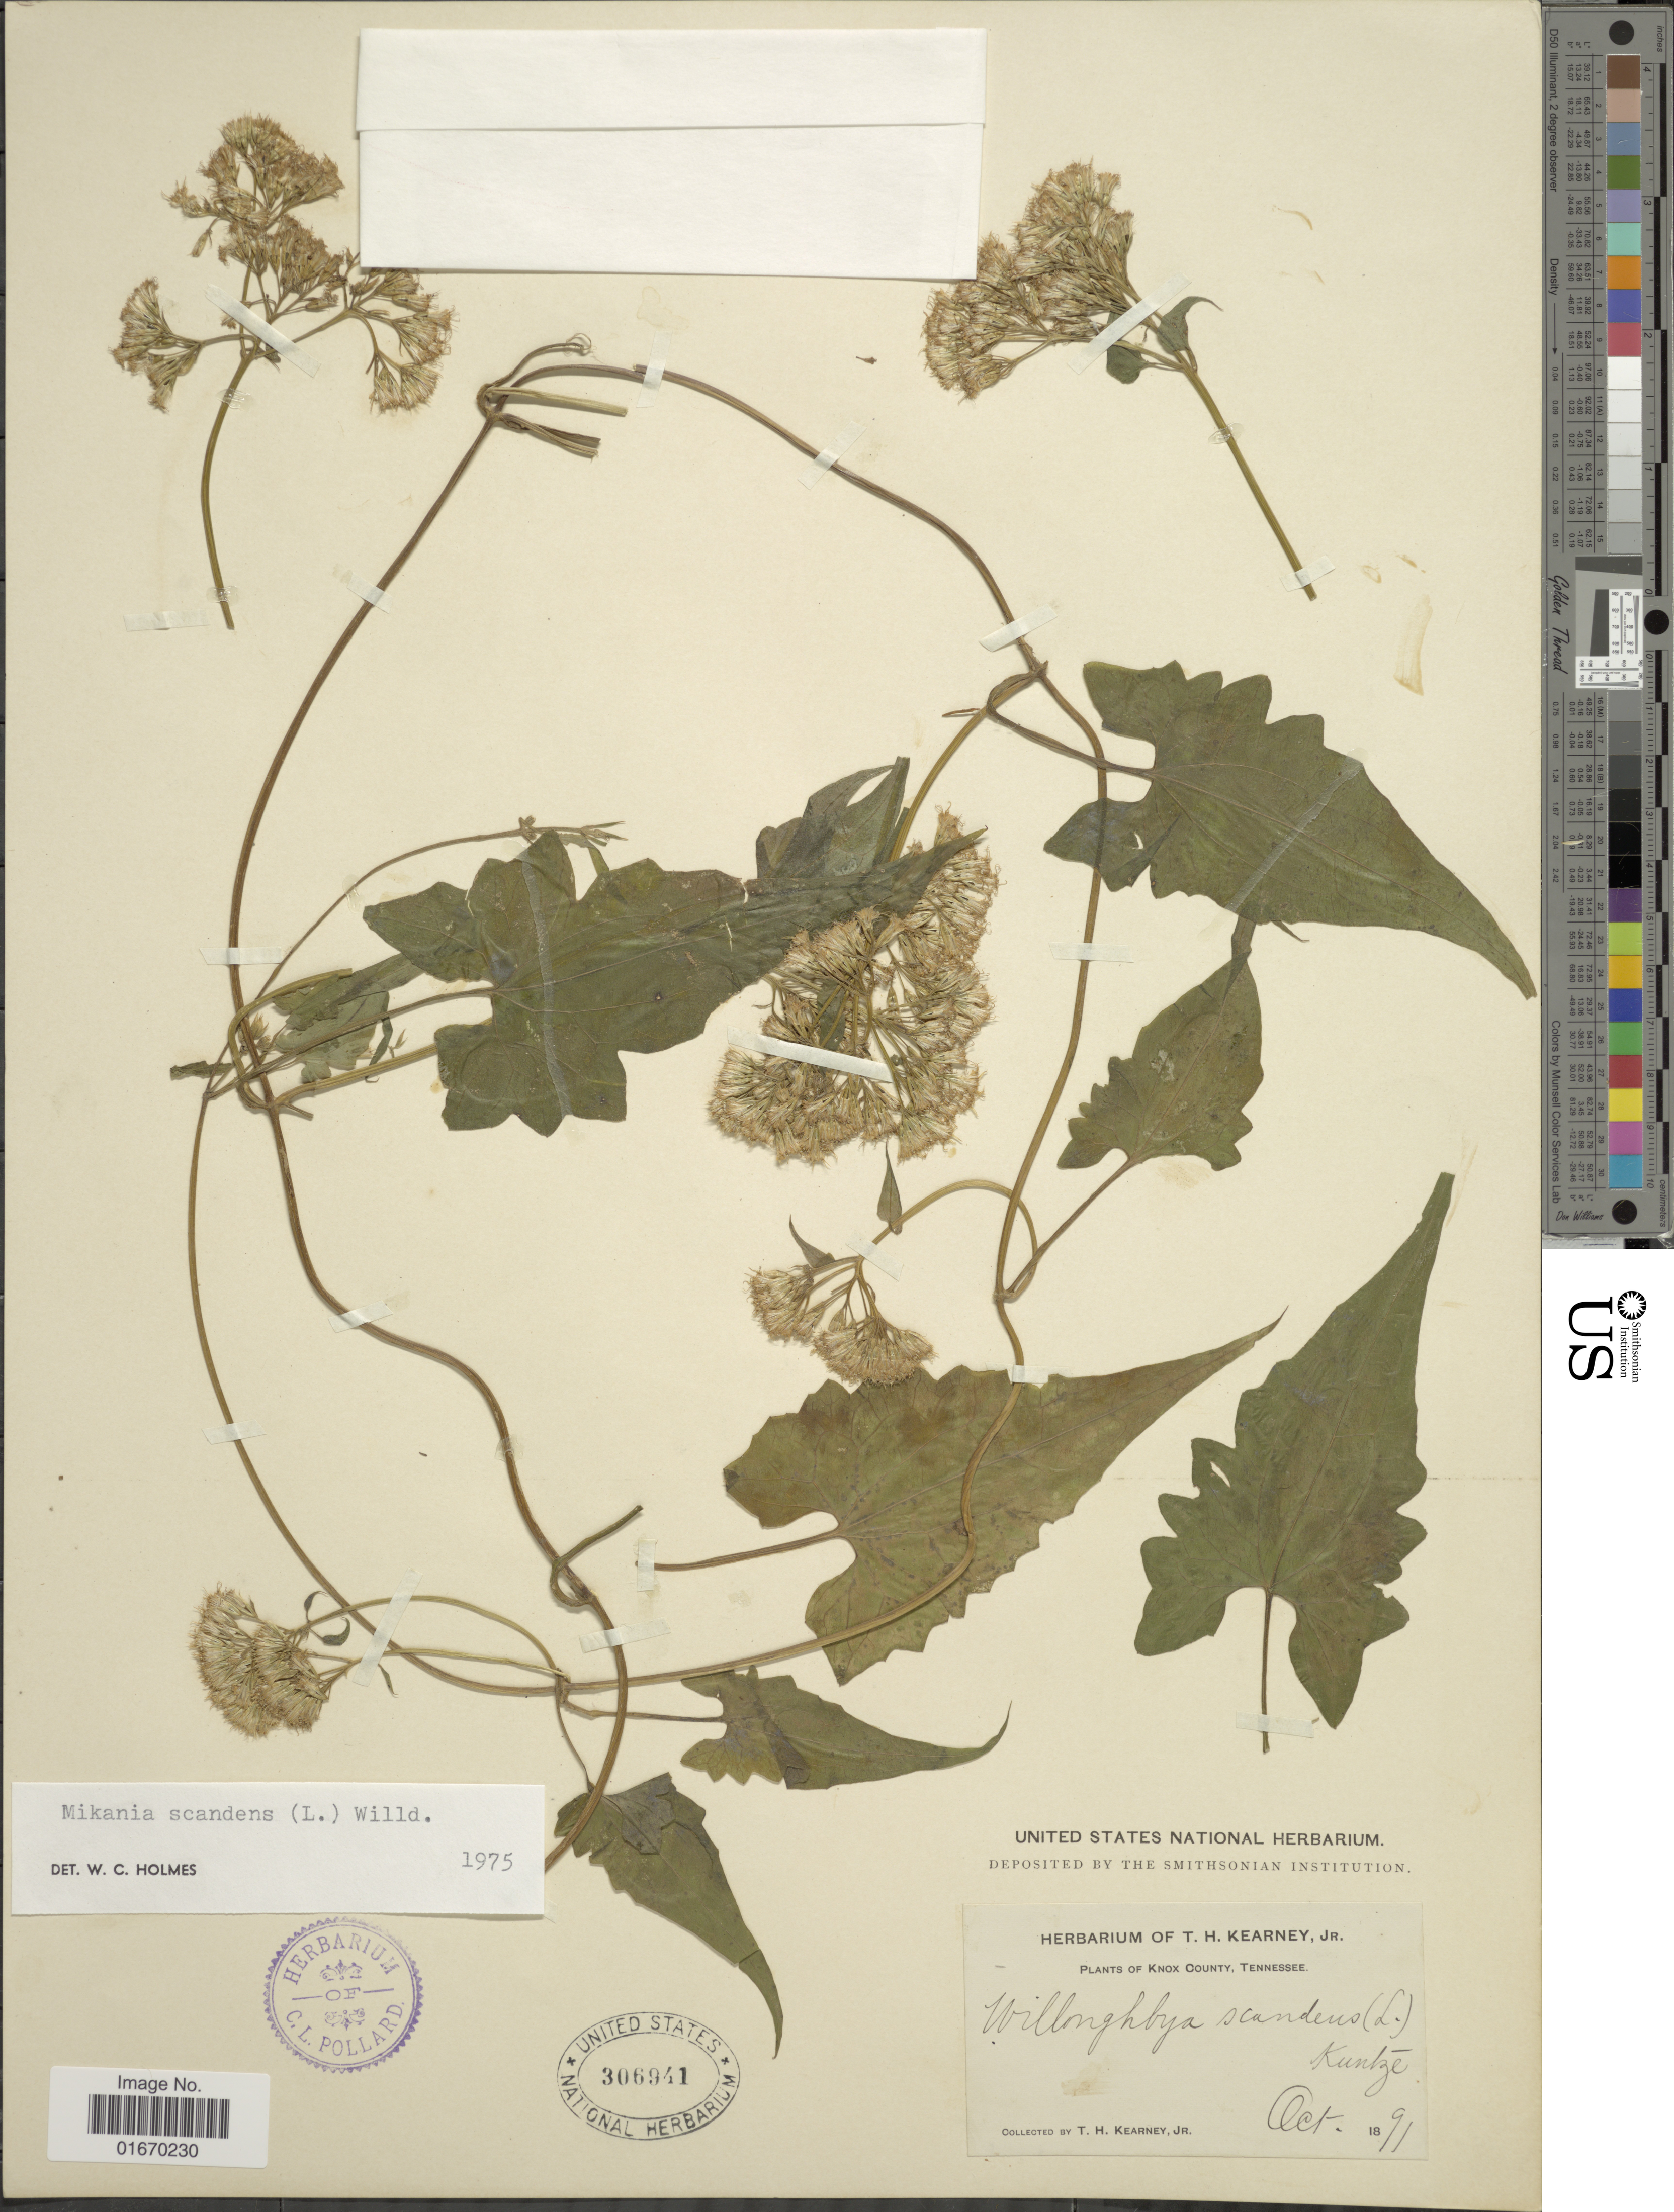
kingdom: Plantae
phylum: Tracheophyta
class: Magnoliopsida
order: Asterales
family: Asteraceae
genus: Mikania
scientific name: Mikania scandens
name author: (L.) Willd.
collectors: T. H. Kearney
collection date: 1891-10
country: United States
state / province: Tennessee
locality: Knox County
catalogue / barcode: US 306941